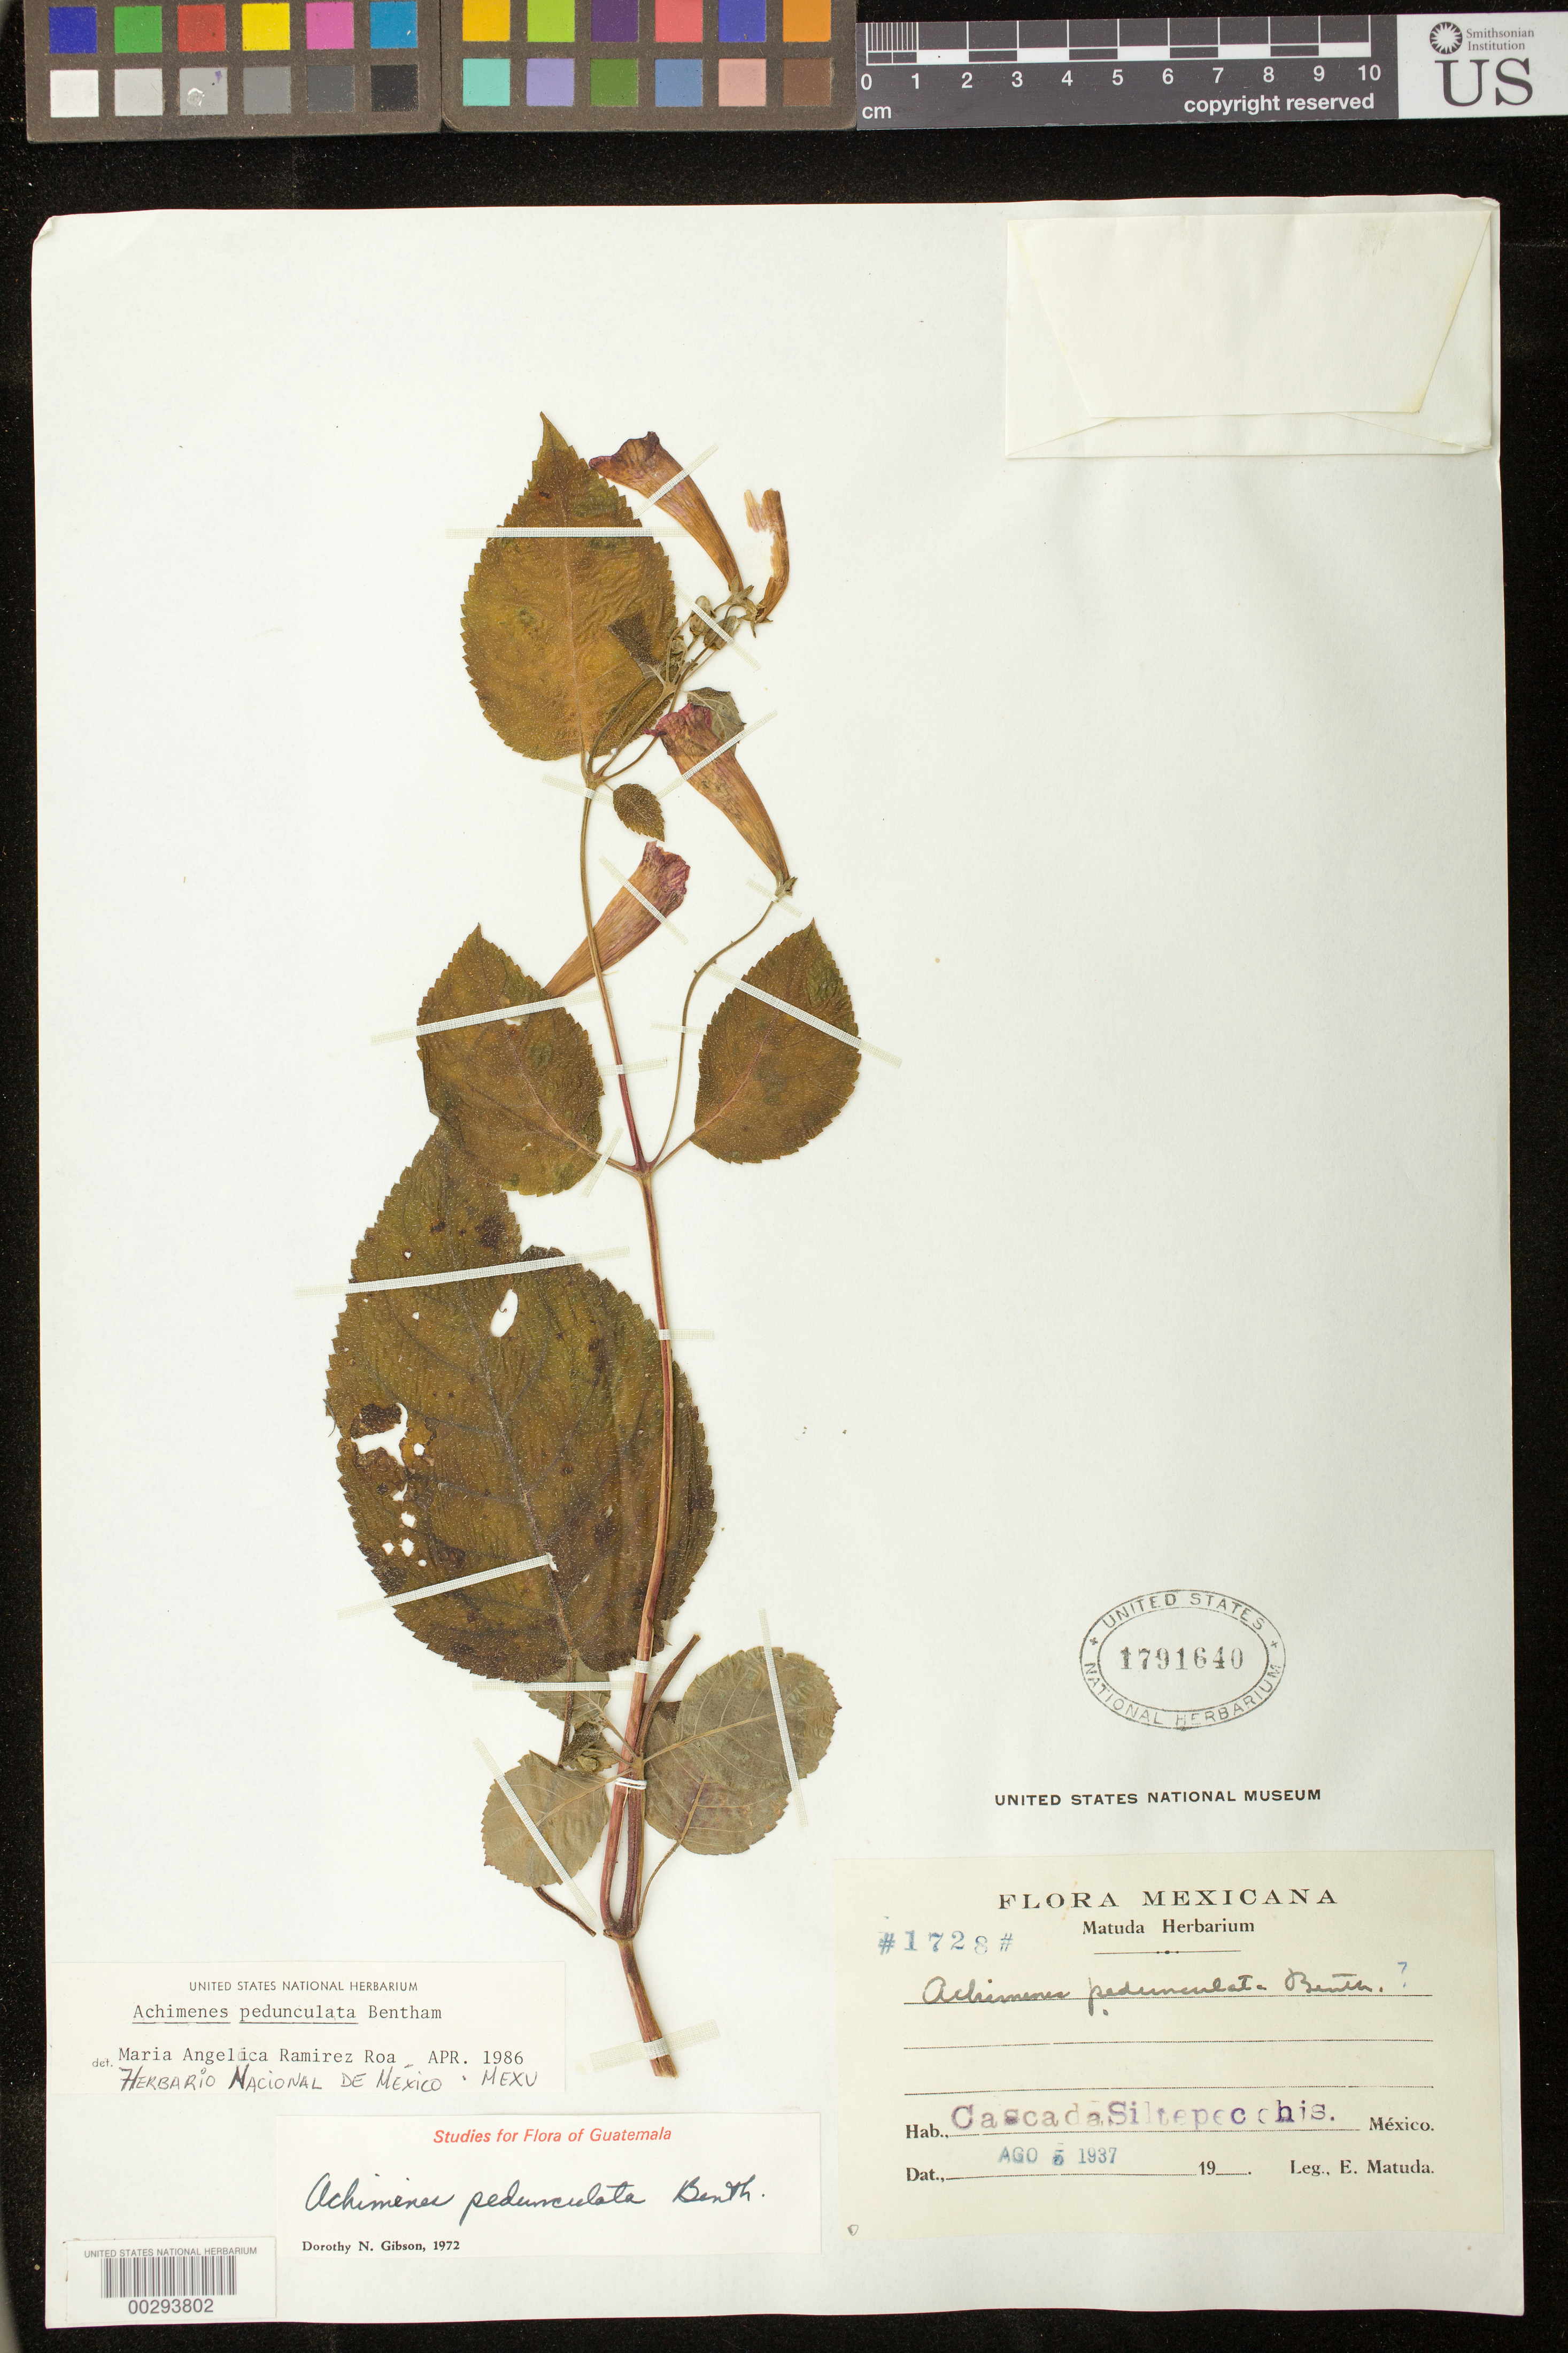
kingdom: Plantae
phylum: Tracheophyta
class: Magnoliopsida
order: Lamiales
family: Gesneriaceae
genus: Achimenes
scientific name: Achimenes pedunculata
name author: Benth.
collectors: E. Matuda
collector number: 1728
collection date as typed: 05 Aug 1937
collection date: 1937-08-05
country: Mexico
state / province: Chiapas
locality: Cascada Siltepecchis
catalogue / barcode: US 1791640